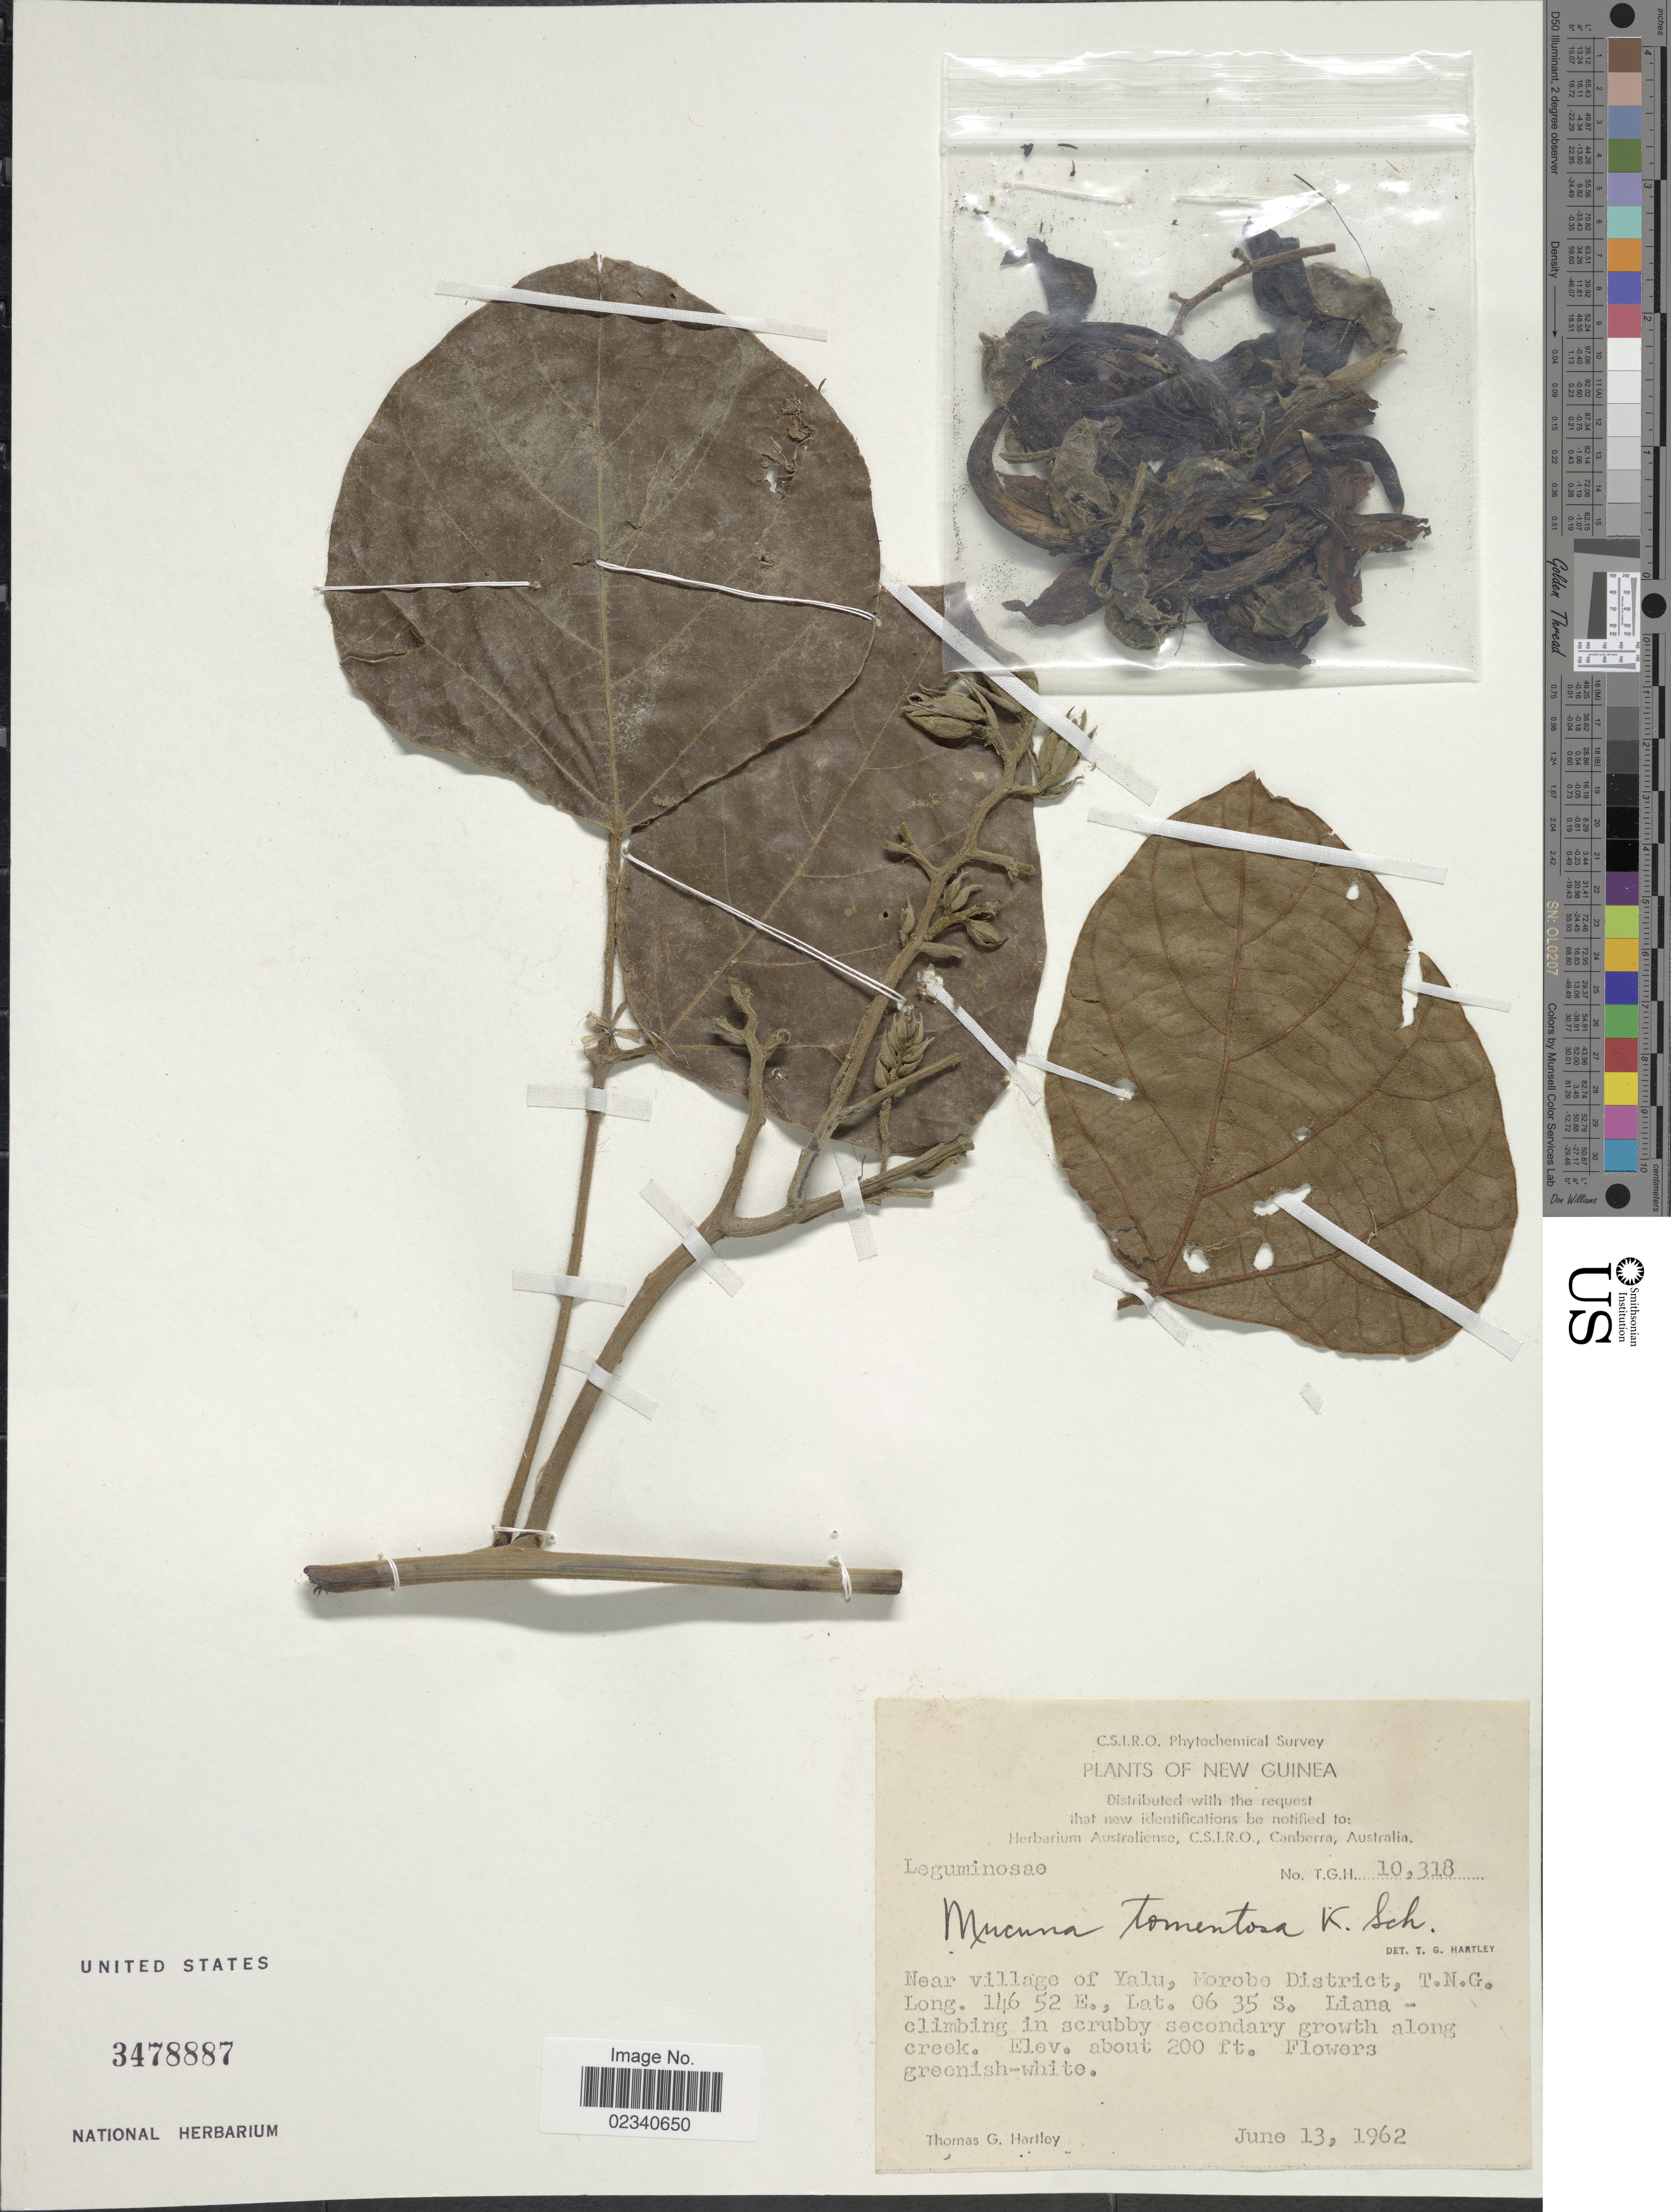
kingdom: Plantae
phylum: Tracheophyta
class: Magnoliopsida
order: Fabales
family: Fabaceae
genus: Mucuna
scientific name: Mucuna tomentosa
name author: K. Schum.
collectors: T. G. Hartley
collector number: T.G.H. 10318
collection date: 1962-06-13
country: Papua New Guinea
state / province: Morobe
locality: New Guinea. Near village of Yalu, T.N.G.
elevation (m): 61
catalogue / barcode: US 3478887